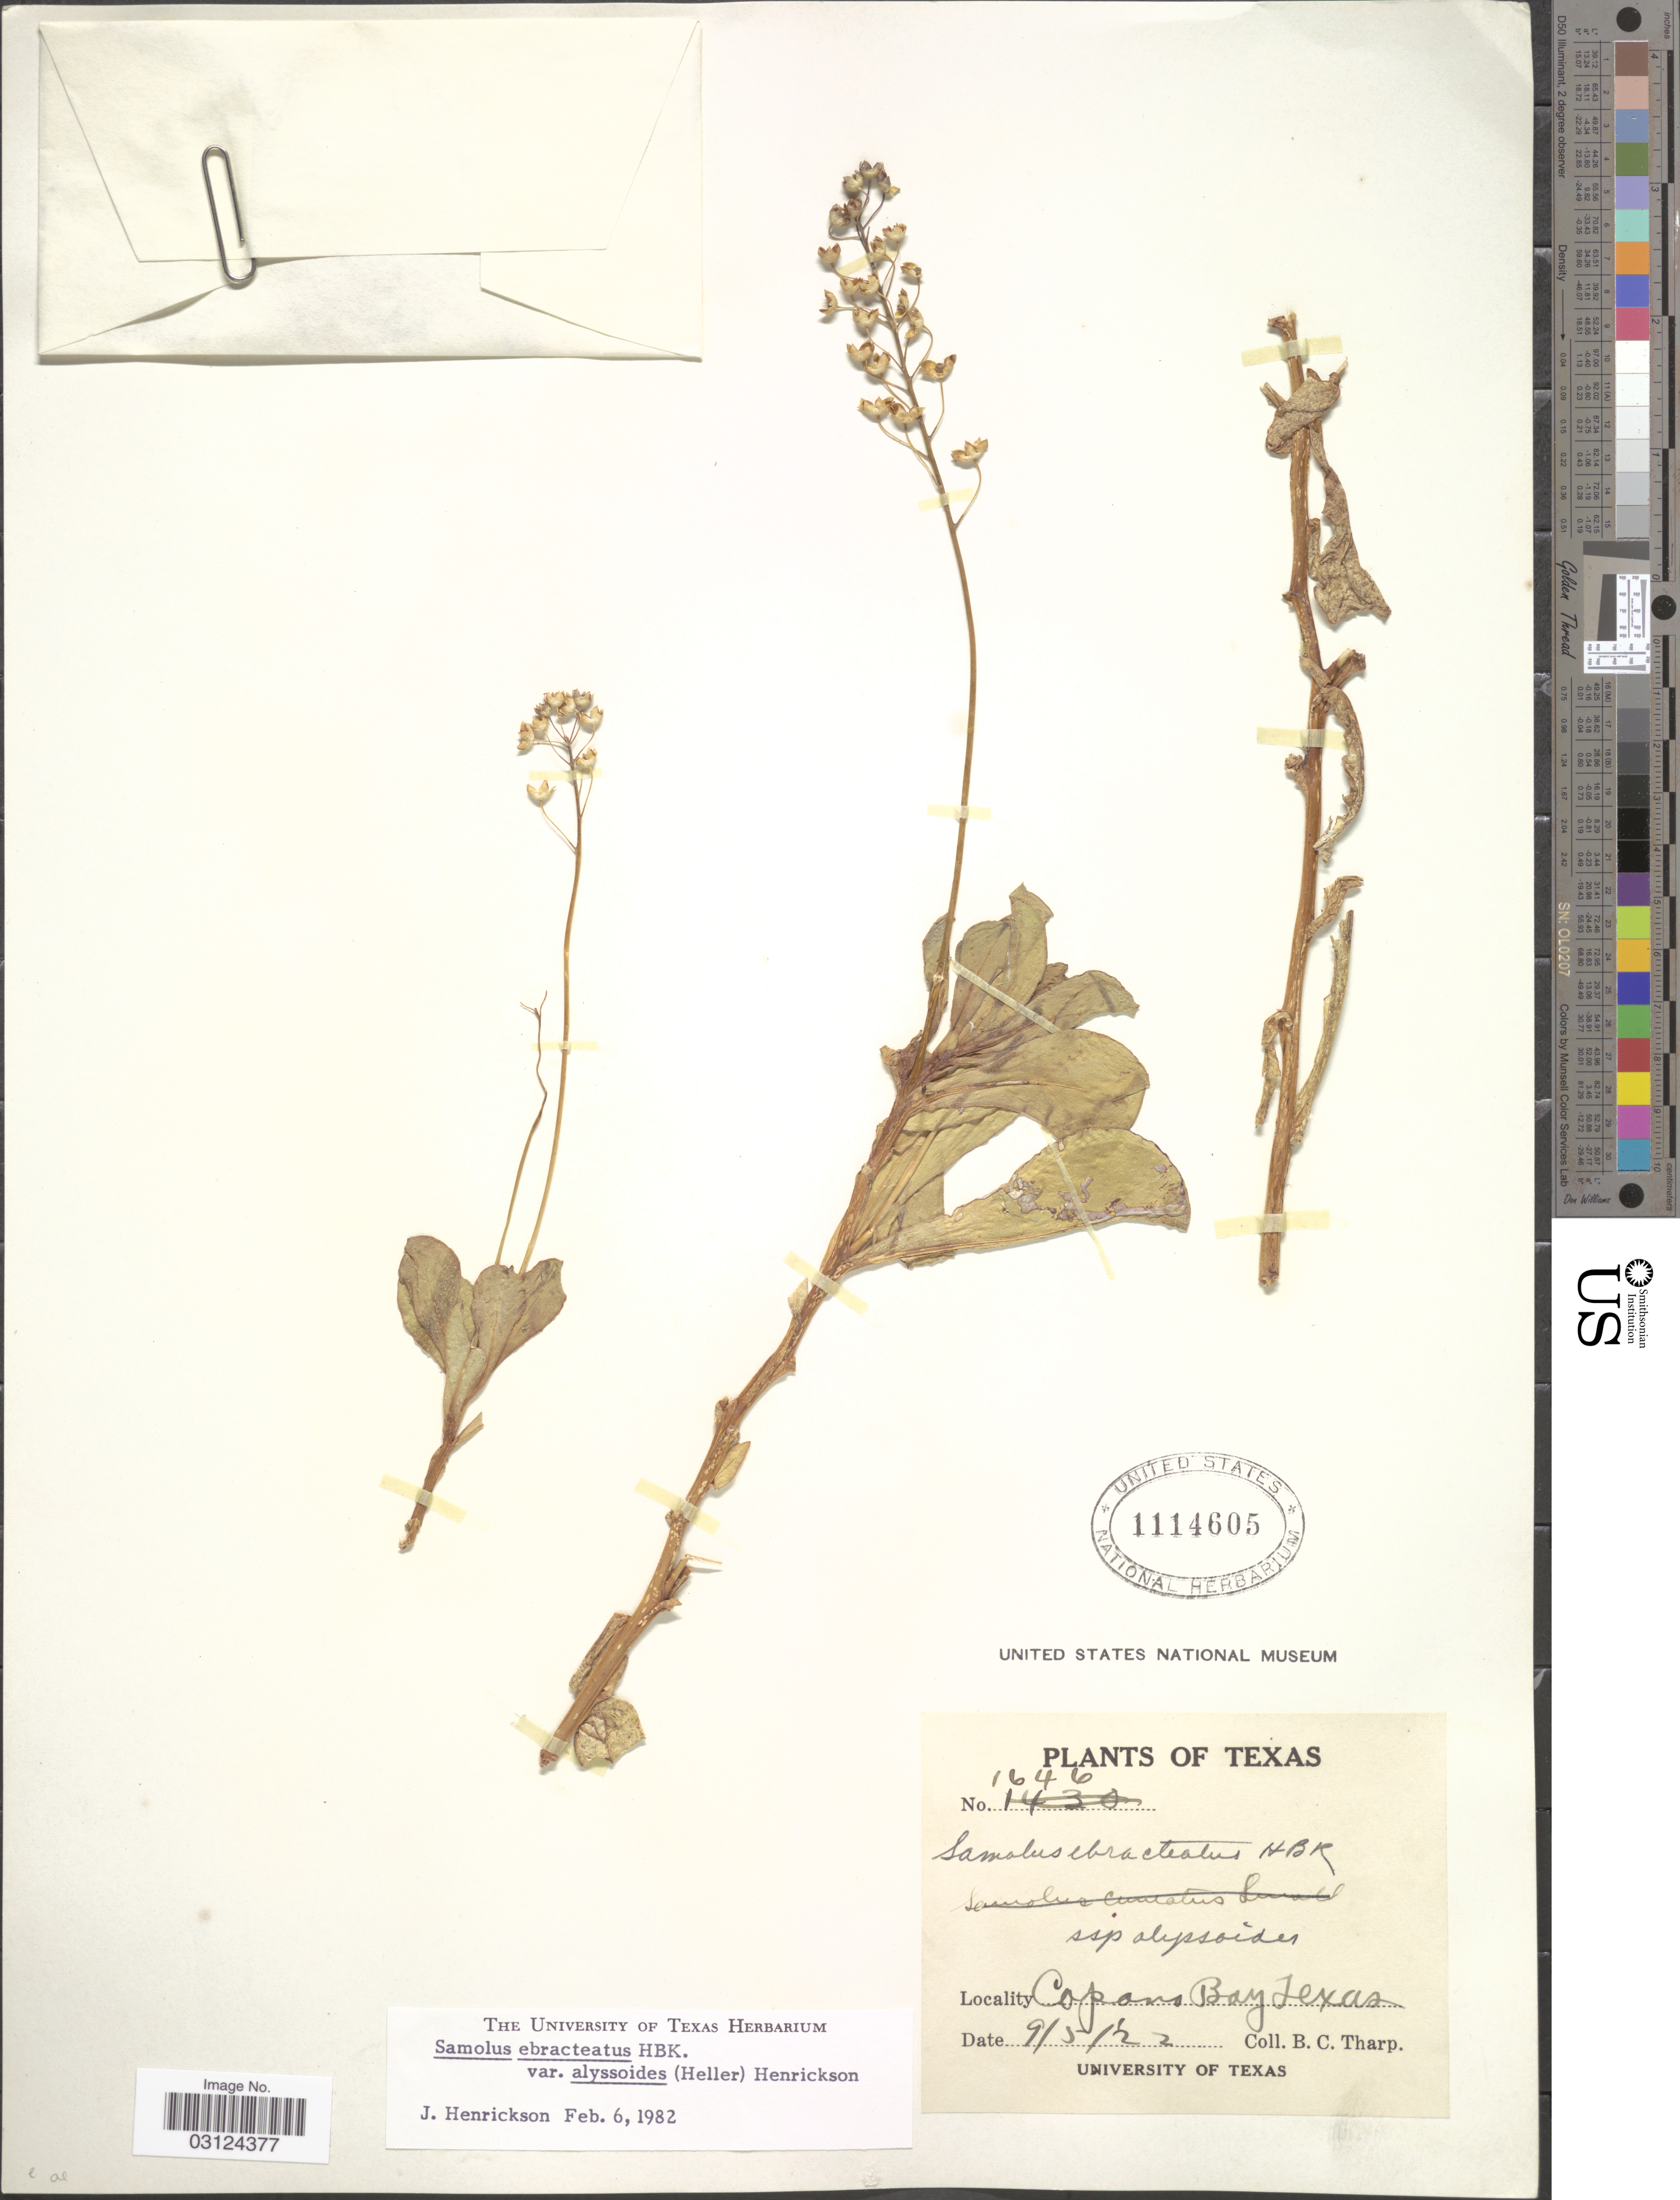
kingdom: Plantae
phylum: Tracheophyta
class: Magnoliopsida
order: Ericales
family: Primulaceae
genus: Samolus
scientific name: Samolus ebracteatus subsp. alyssoides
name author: (A. Heller) R. Knuth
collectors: B. C. Tharp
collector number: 1646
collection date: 1922-05-09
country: United States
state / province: Texas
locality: Copans Bay.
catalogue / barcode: US 1114605